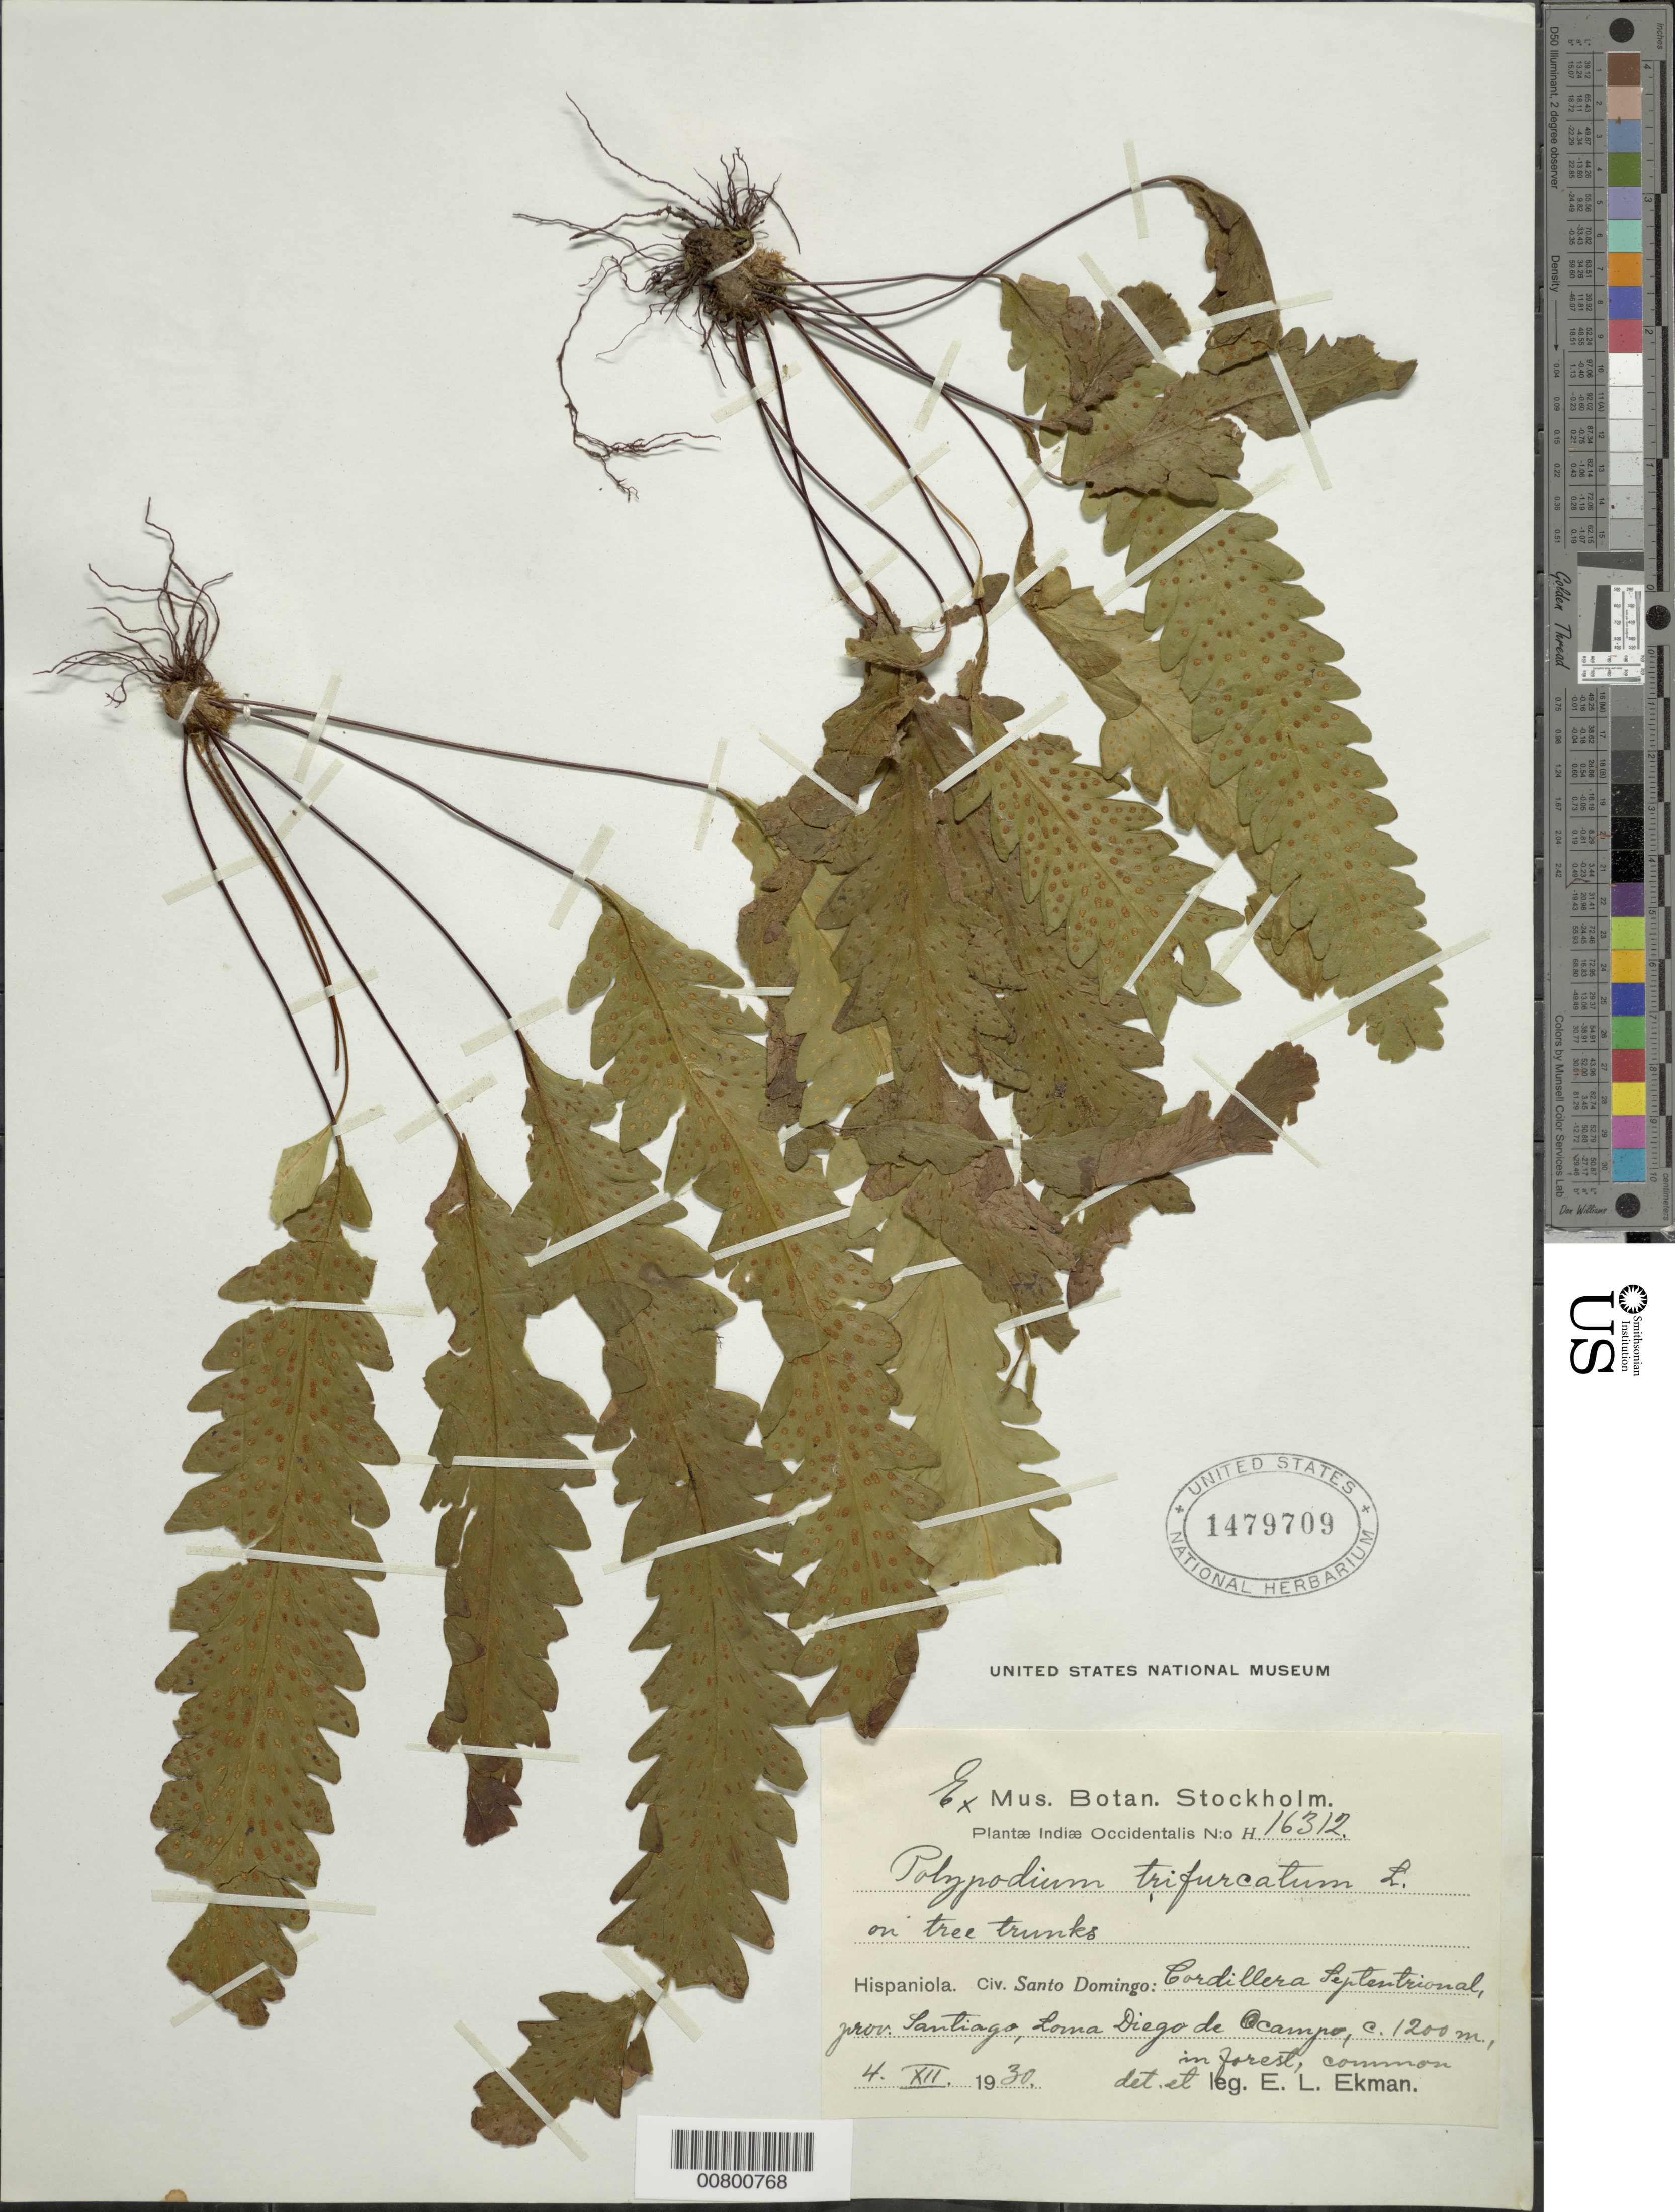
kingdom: Plantae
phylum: Tracheophyta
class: Polypodiopsida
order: Polypodiales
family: Polypodiaceae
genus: Enterosora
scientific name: Enterosora trifurcata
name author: (L.) L.E. Bishop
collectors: E. L. Ekman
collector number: H 16312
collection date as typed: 04 Dec 1930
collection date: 1930-12-04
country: Dominican Republic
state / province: Santiago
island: Hispaniola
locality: Cordillera Septentrional, Loma Diego de ocampo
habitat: Forest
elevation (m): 1200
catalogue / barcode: US 1479709